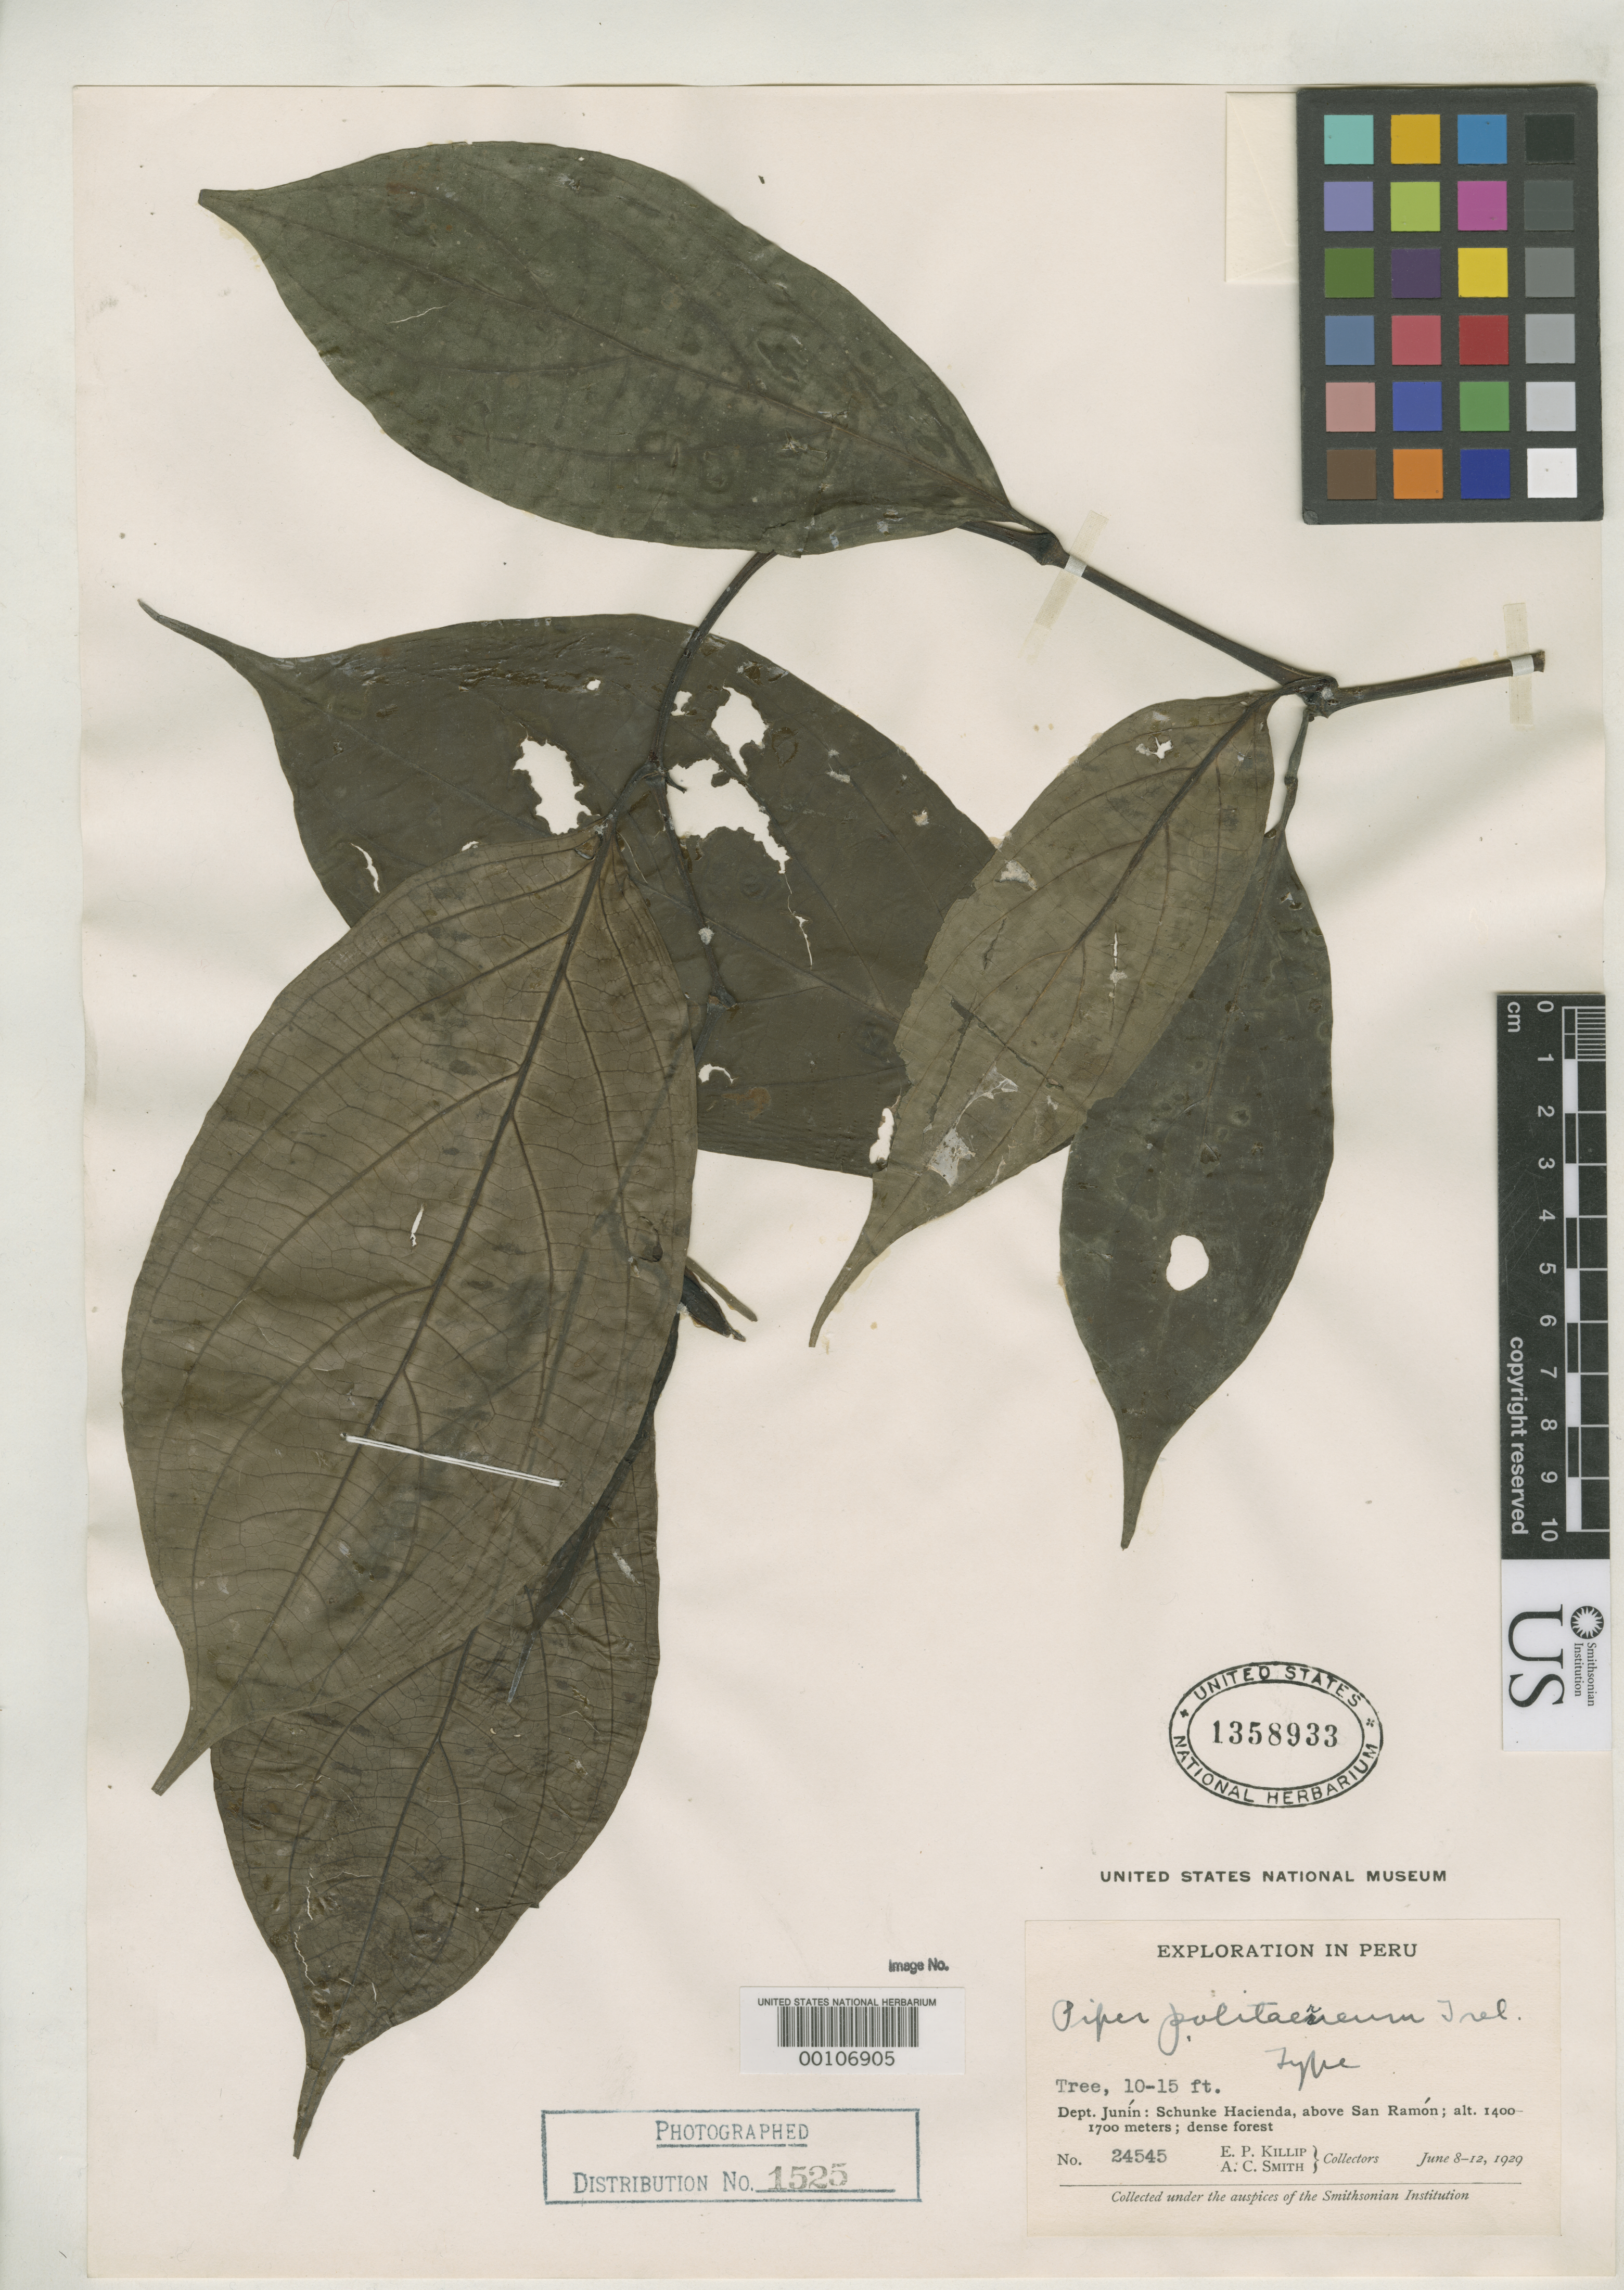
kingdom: Plantae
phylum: Tracheophyta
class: Magnoliopsida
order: Piperales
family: Piperaceae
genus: Piper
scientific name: Piper politaereum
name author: Trel. in J.F. Macbr.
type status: Holotype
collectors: E. P. Killip & A. C. Smith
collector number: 24545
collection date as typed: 08 Jun 1929 to 12 Jun 1929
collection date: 1929-06-08/1929-06-12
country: Peru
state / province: Junín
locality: Schunke Hacienda, above San Ramon.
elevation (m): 1400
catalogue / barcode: US 1358933